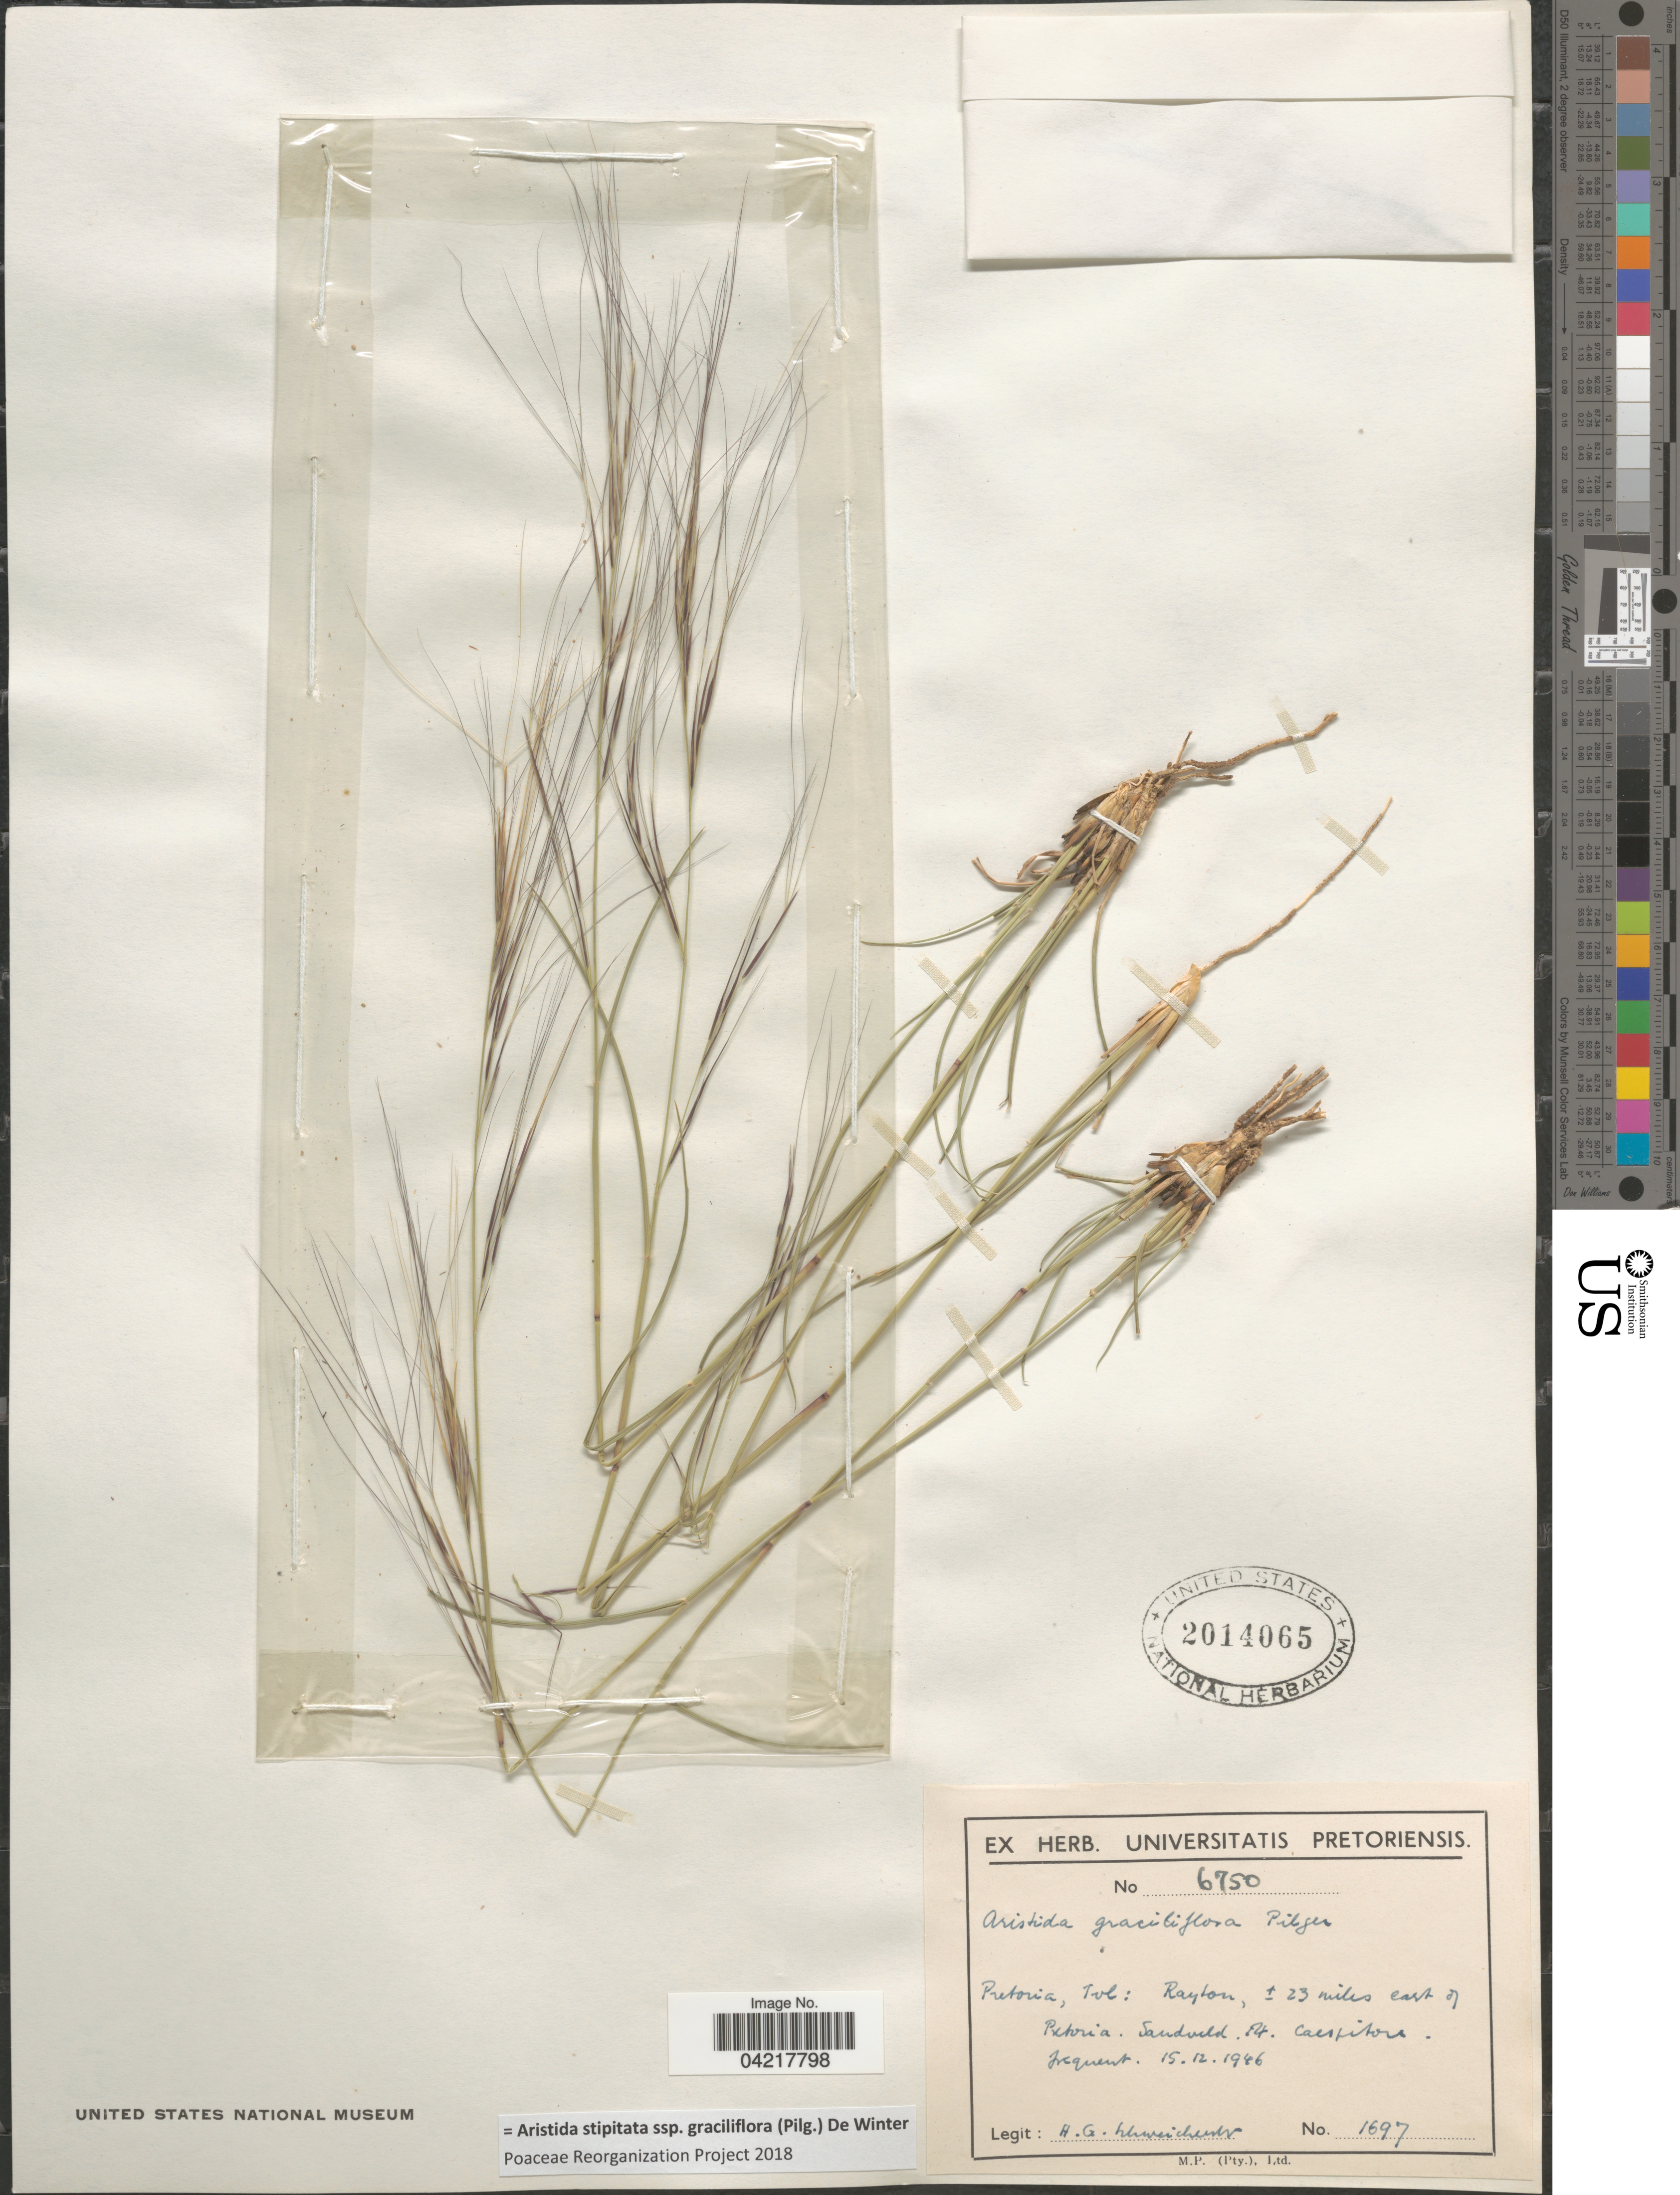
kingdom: Plantae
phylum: Tracheophyta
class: Liliopsida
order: Poales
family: Poaceae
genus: Aristida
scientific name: Aristida stipitata var. graciliflora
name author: (Pilg.) De Winter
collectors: H. G. Reichenbach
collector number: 1697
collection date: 1946-12-15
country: South Africa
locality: Pretoria, Tvl: Rayton, ± 23 miles east of Pretoria.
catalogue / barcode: US 2014065